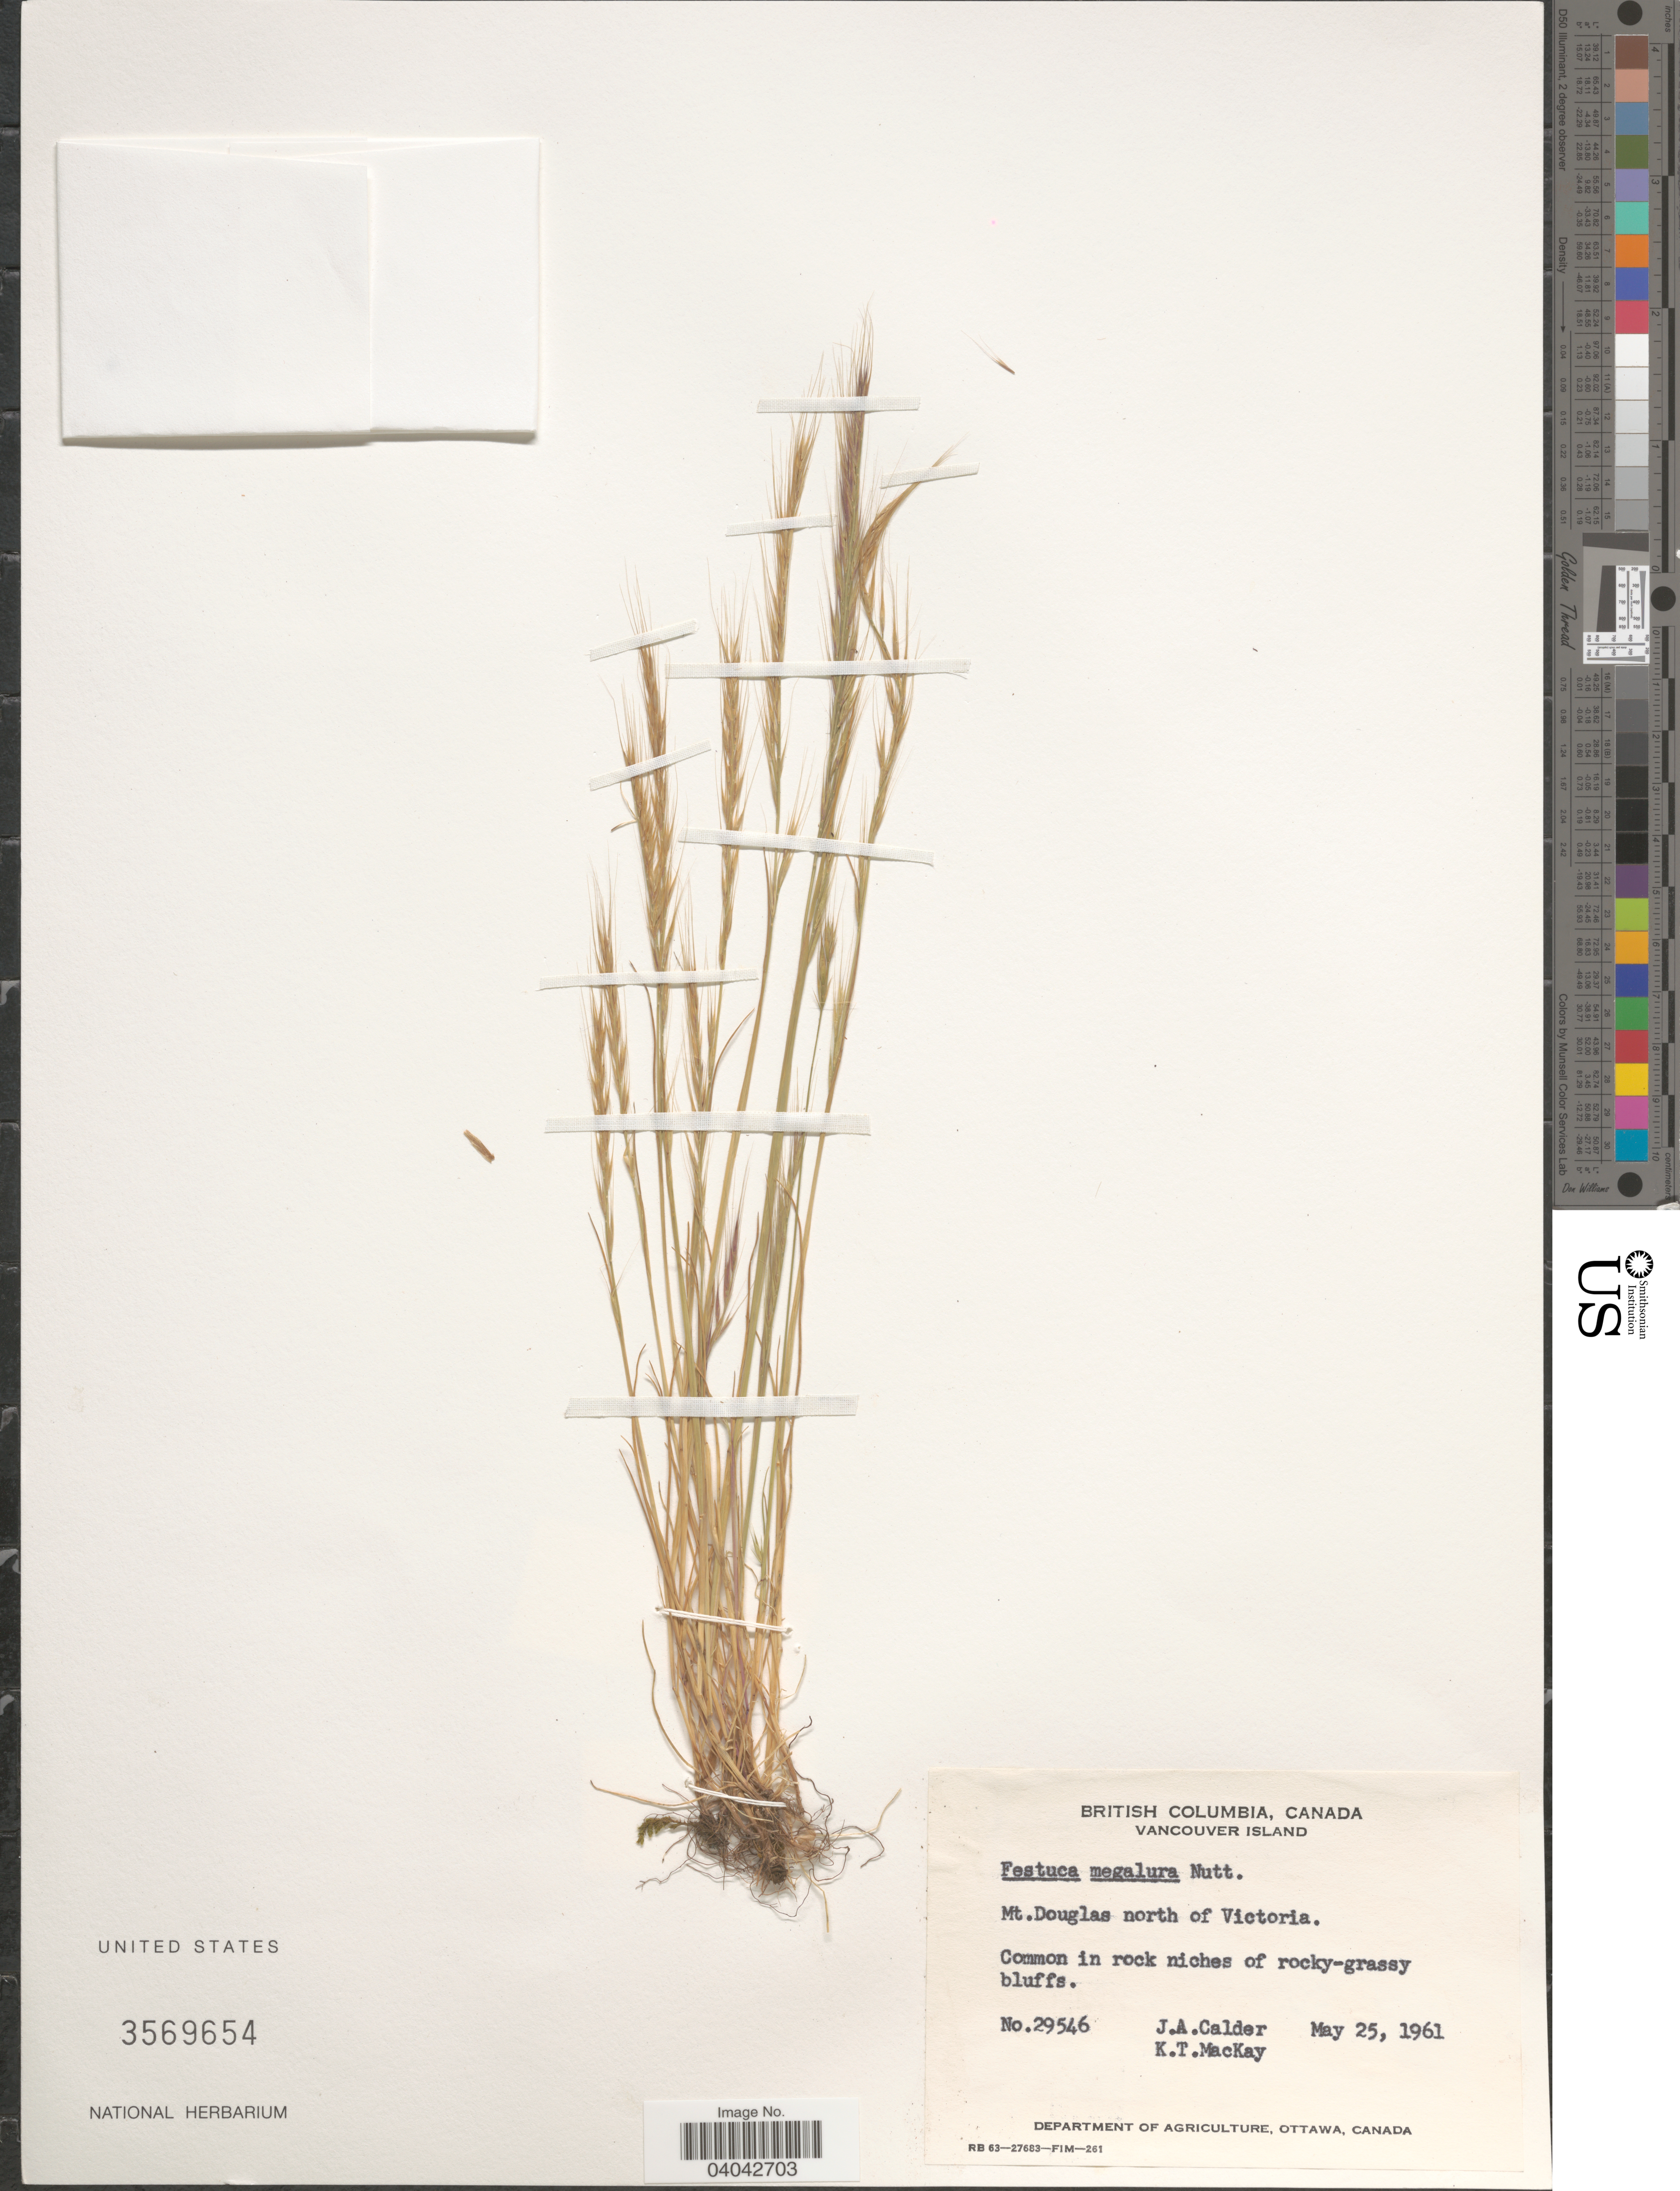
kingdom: Plantae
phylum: Tracheophyta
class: Liliopsida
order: Poales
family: Poaceae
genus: Festuca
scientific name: Festuca megalura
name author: Nutt.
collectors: J. A. Calder & K. T. Mackay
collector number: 29546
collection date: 1961-05-25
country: Canada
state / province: British Columbia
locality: Vancouver Island. Mt. Douglas north of Victoria.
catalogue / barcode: US 3569654